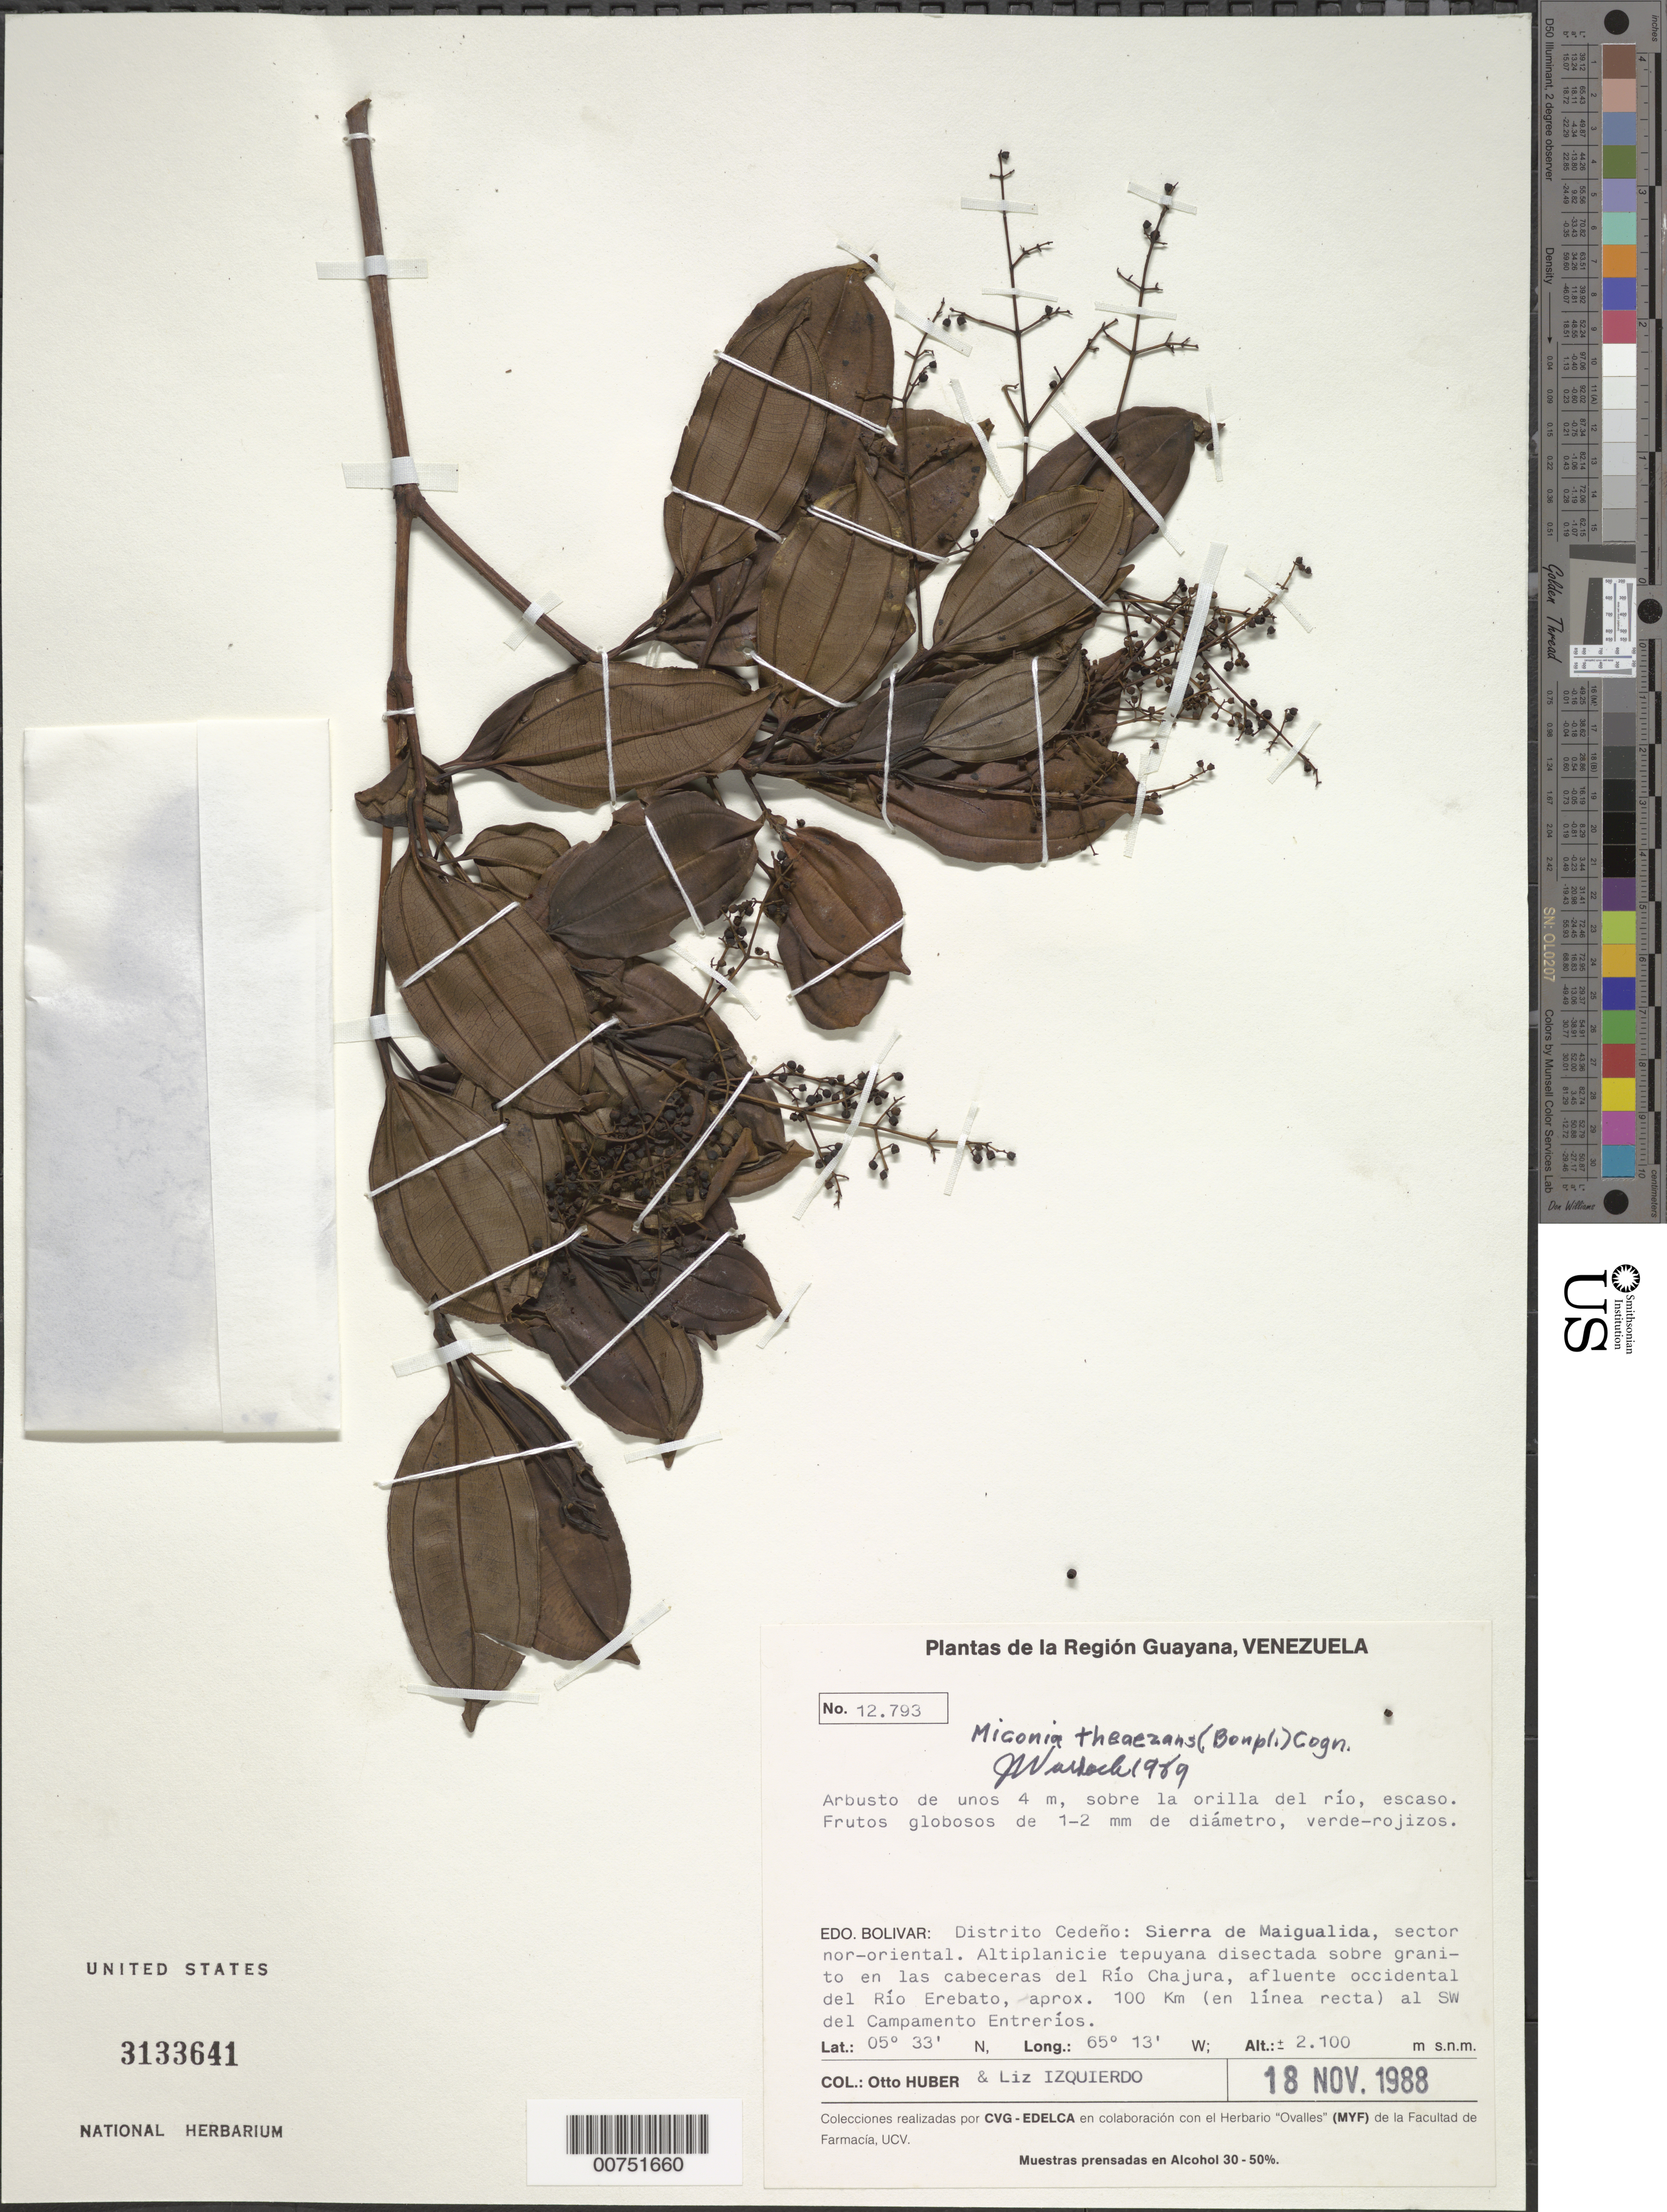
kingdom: Plantae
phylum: Tracheophyta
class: Magnoliopsida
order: Myrtales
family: Melastomataceae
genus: Miconia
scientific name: Miconia theizans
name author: (Bonpl.) Cogn.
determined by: Wurdack, John J., (US), US (UNITED STATES)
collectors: O. Huber & L. Izquierdo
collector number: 12793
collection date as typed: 18-Nov-88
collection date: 1988-11-18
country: Venezuela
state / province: Bolívar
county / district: Cedeño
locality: Sierra de Maigualida, sector nor-oriental, cabeceras del Río Chajura, afluente occidental del Río Erebato, aprox. 100 km al SW del Campamento EntreRíos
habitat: Sobre la orilla del rio; Altiplanicie tepuyana disectada sobre granito en las cabeceras del Río Chajura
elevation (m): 2100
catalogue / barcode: US 3133641